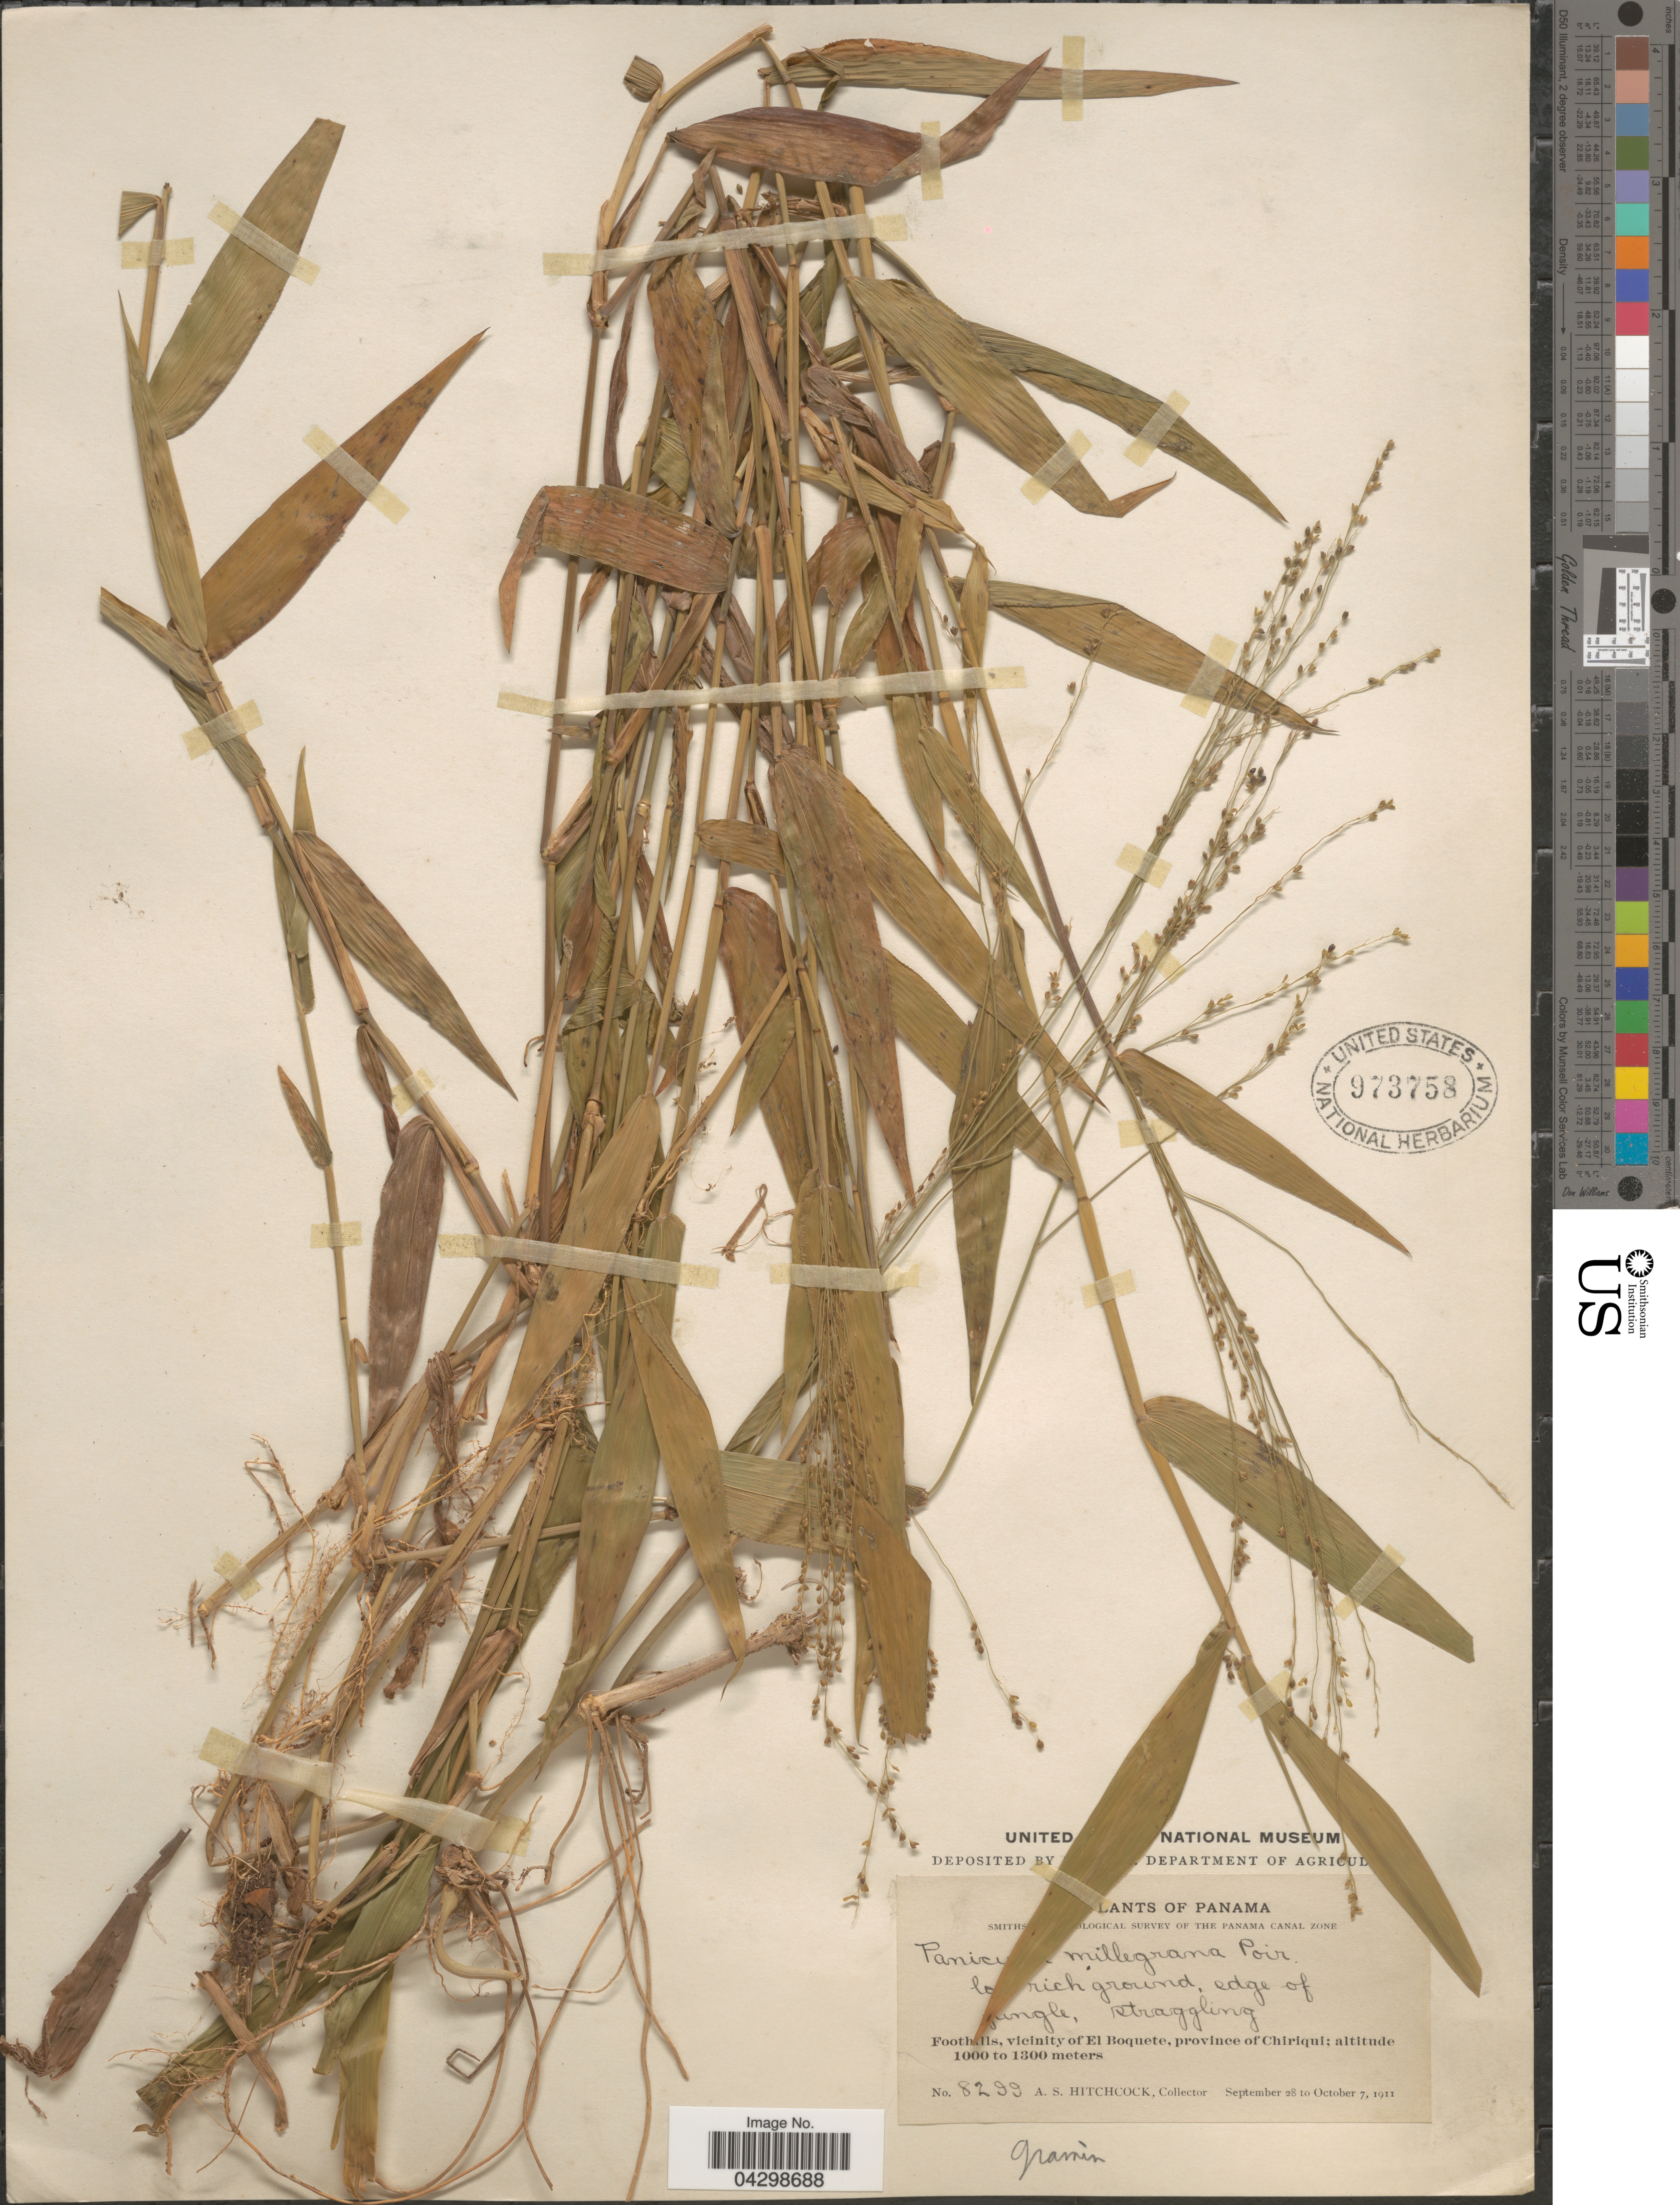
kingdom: Plantae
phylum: Tracheophyta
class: Liliopsida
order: Poales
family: Poaceae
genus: Panicum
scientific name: Panicum millegrana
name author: Poir.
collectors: A. S. Hitchcock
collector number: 8299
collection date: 1911-09-28/1911-10-07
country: Panama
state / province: Chiriqui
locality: Foothills, vicinity of El Boquete.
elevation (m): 1000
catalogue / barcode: US 973758